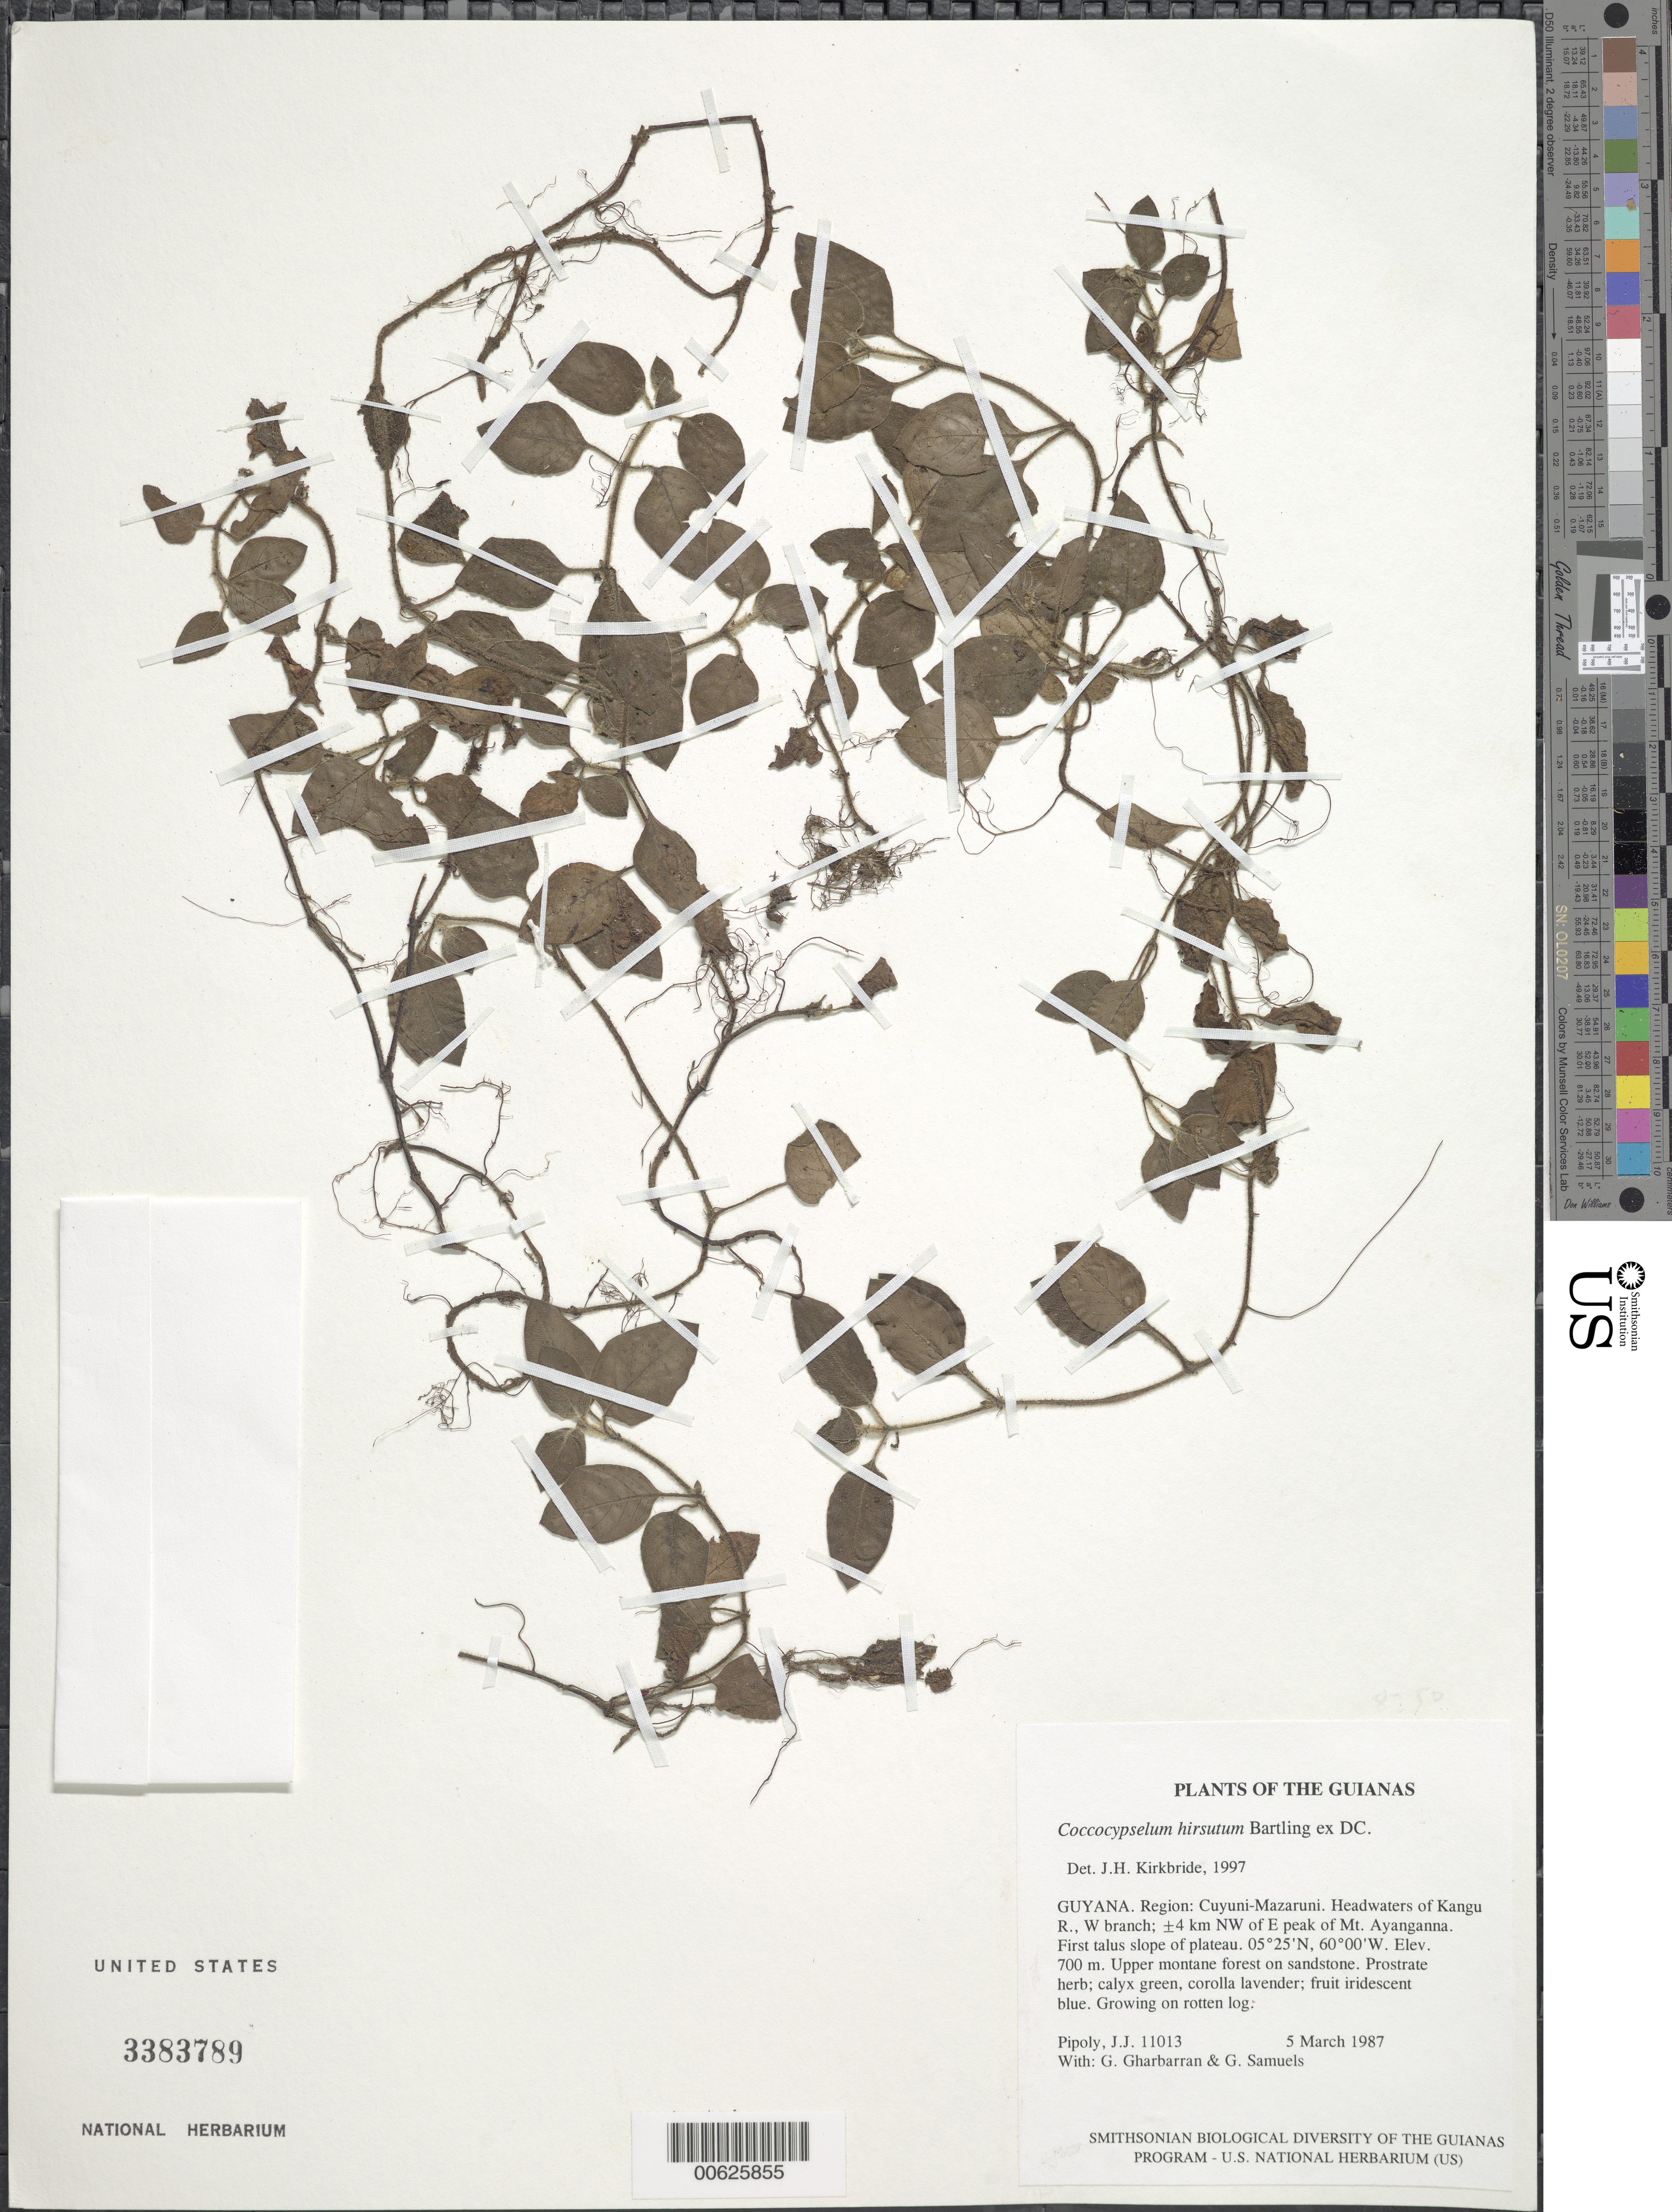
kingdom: Plantae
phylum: Tracheophyta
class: Magnoliopsida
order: Gentianales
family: Rubiaceae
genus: Coccocypselum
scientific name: Coccocypselum hirsutum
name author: Bartl. ex DC.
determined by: Kirkbride, J. H.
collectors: J. J. Pipoly, G. Gharbarran & G. Samuels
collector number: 11013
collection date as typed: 5 March 1987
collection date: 1987-03-05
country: Guyana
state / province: Cuyuni-Mazaruni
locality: Headwaters of Kangu R., W branch; ±4 km NW of E peak of Mt. Ayanganna. First talus slope of plateau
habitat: Upper montane forest on sandstone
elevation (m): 700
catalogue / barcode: US 3383789